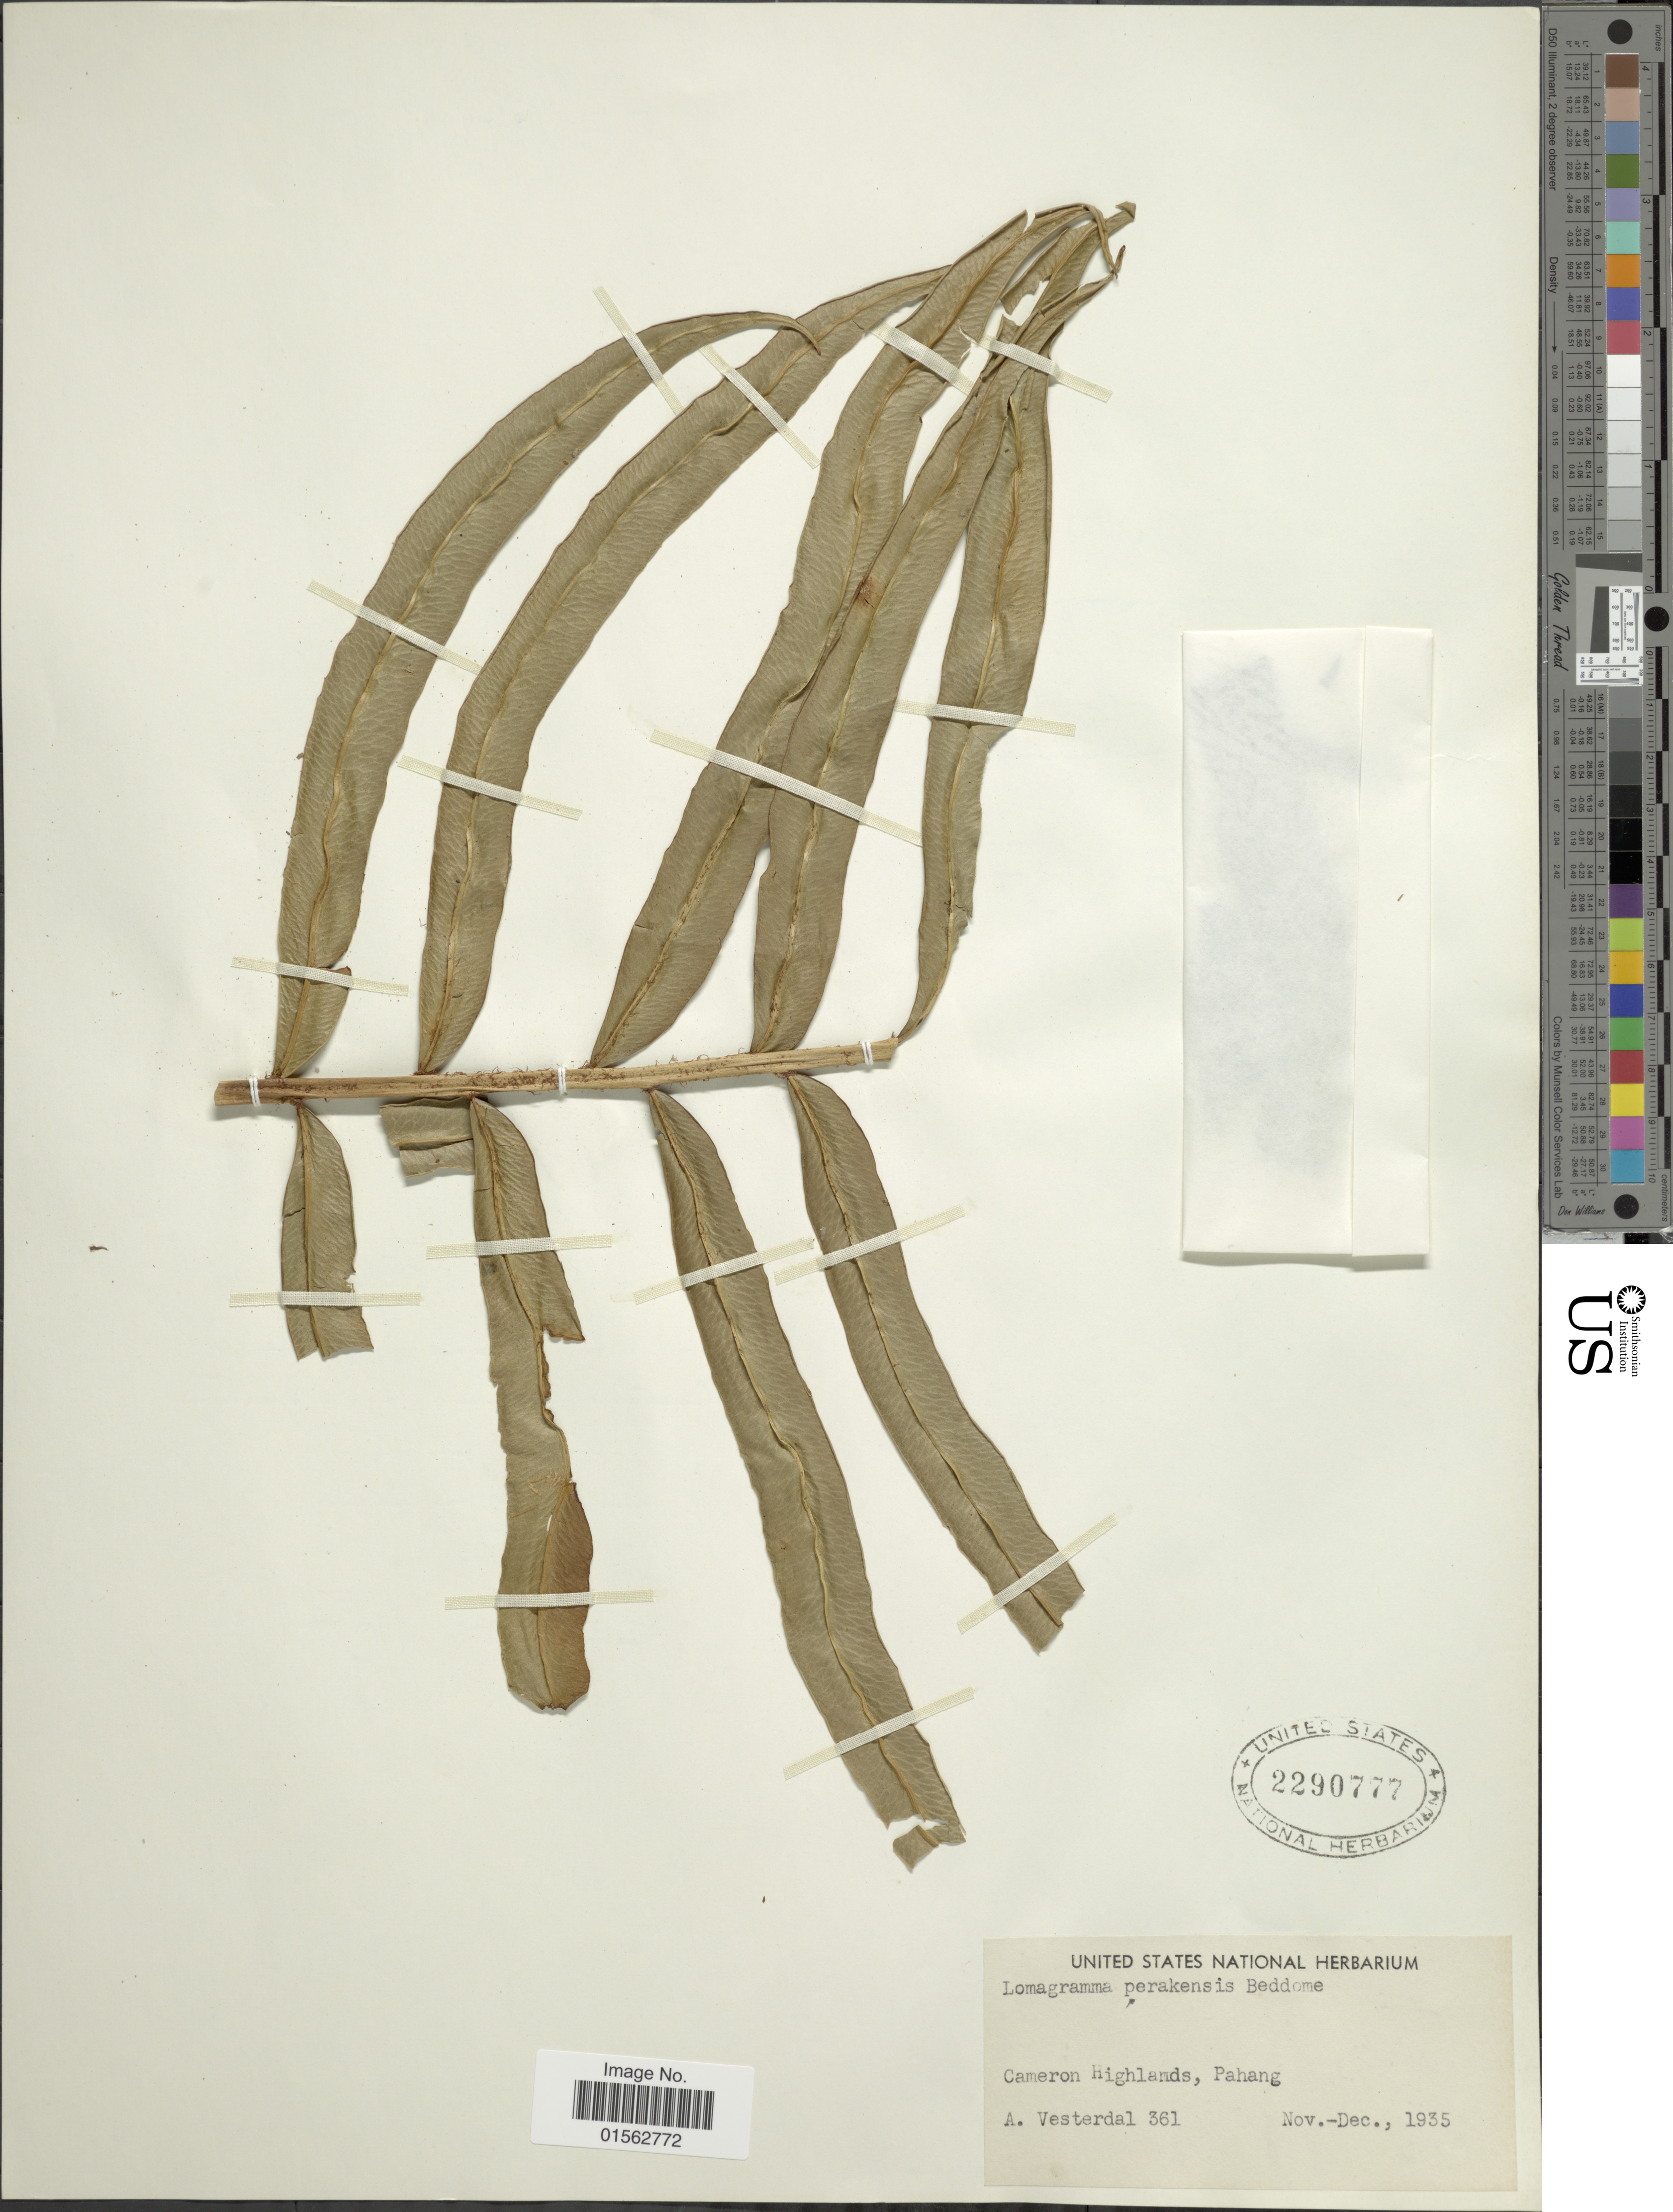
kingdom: Plantae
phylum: Tracheophyta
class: Polypodiopsida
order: Polypodiales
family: Dryopteridaceae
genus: Lomagramma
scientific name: Lomagramma perakensis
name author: Bedd.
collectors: A. Vesterdal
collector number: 361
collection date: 1935-11/1935-12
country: Malaysia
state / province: Pahang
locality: Cameron Highlands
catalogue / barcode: US 2290777